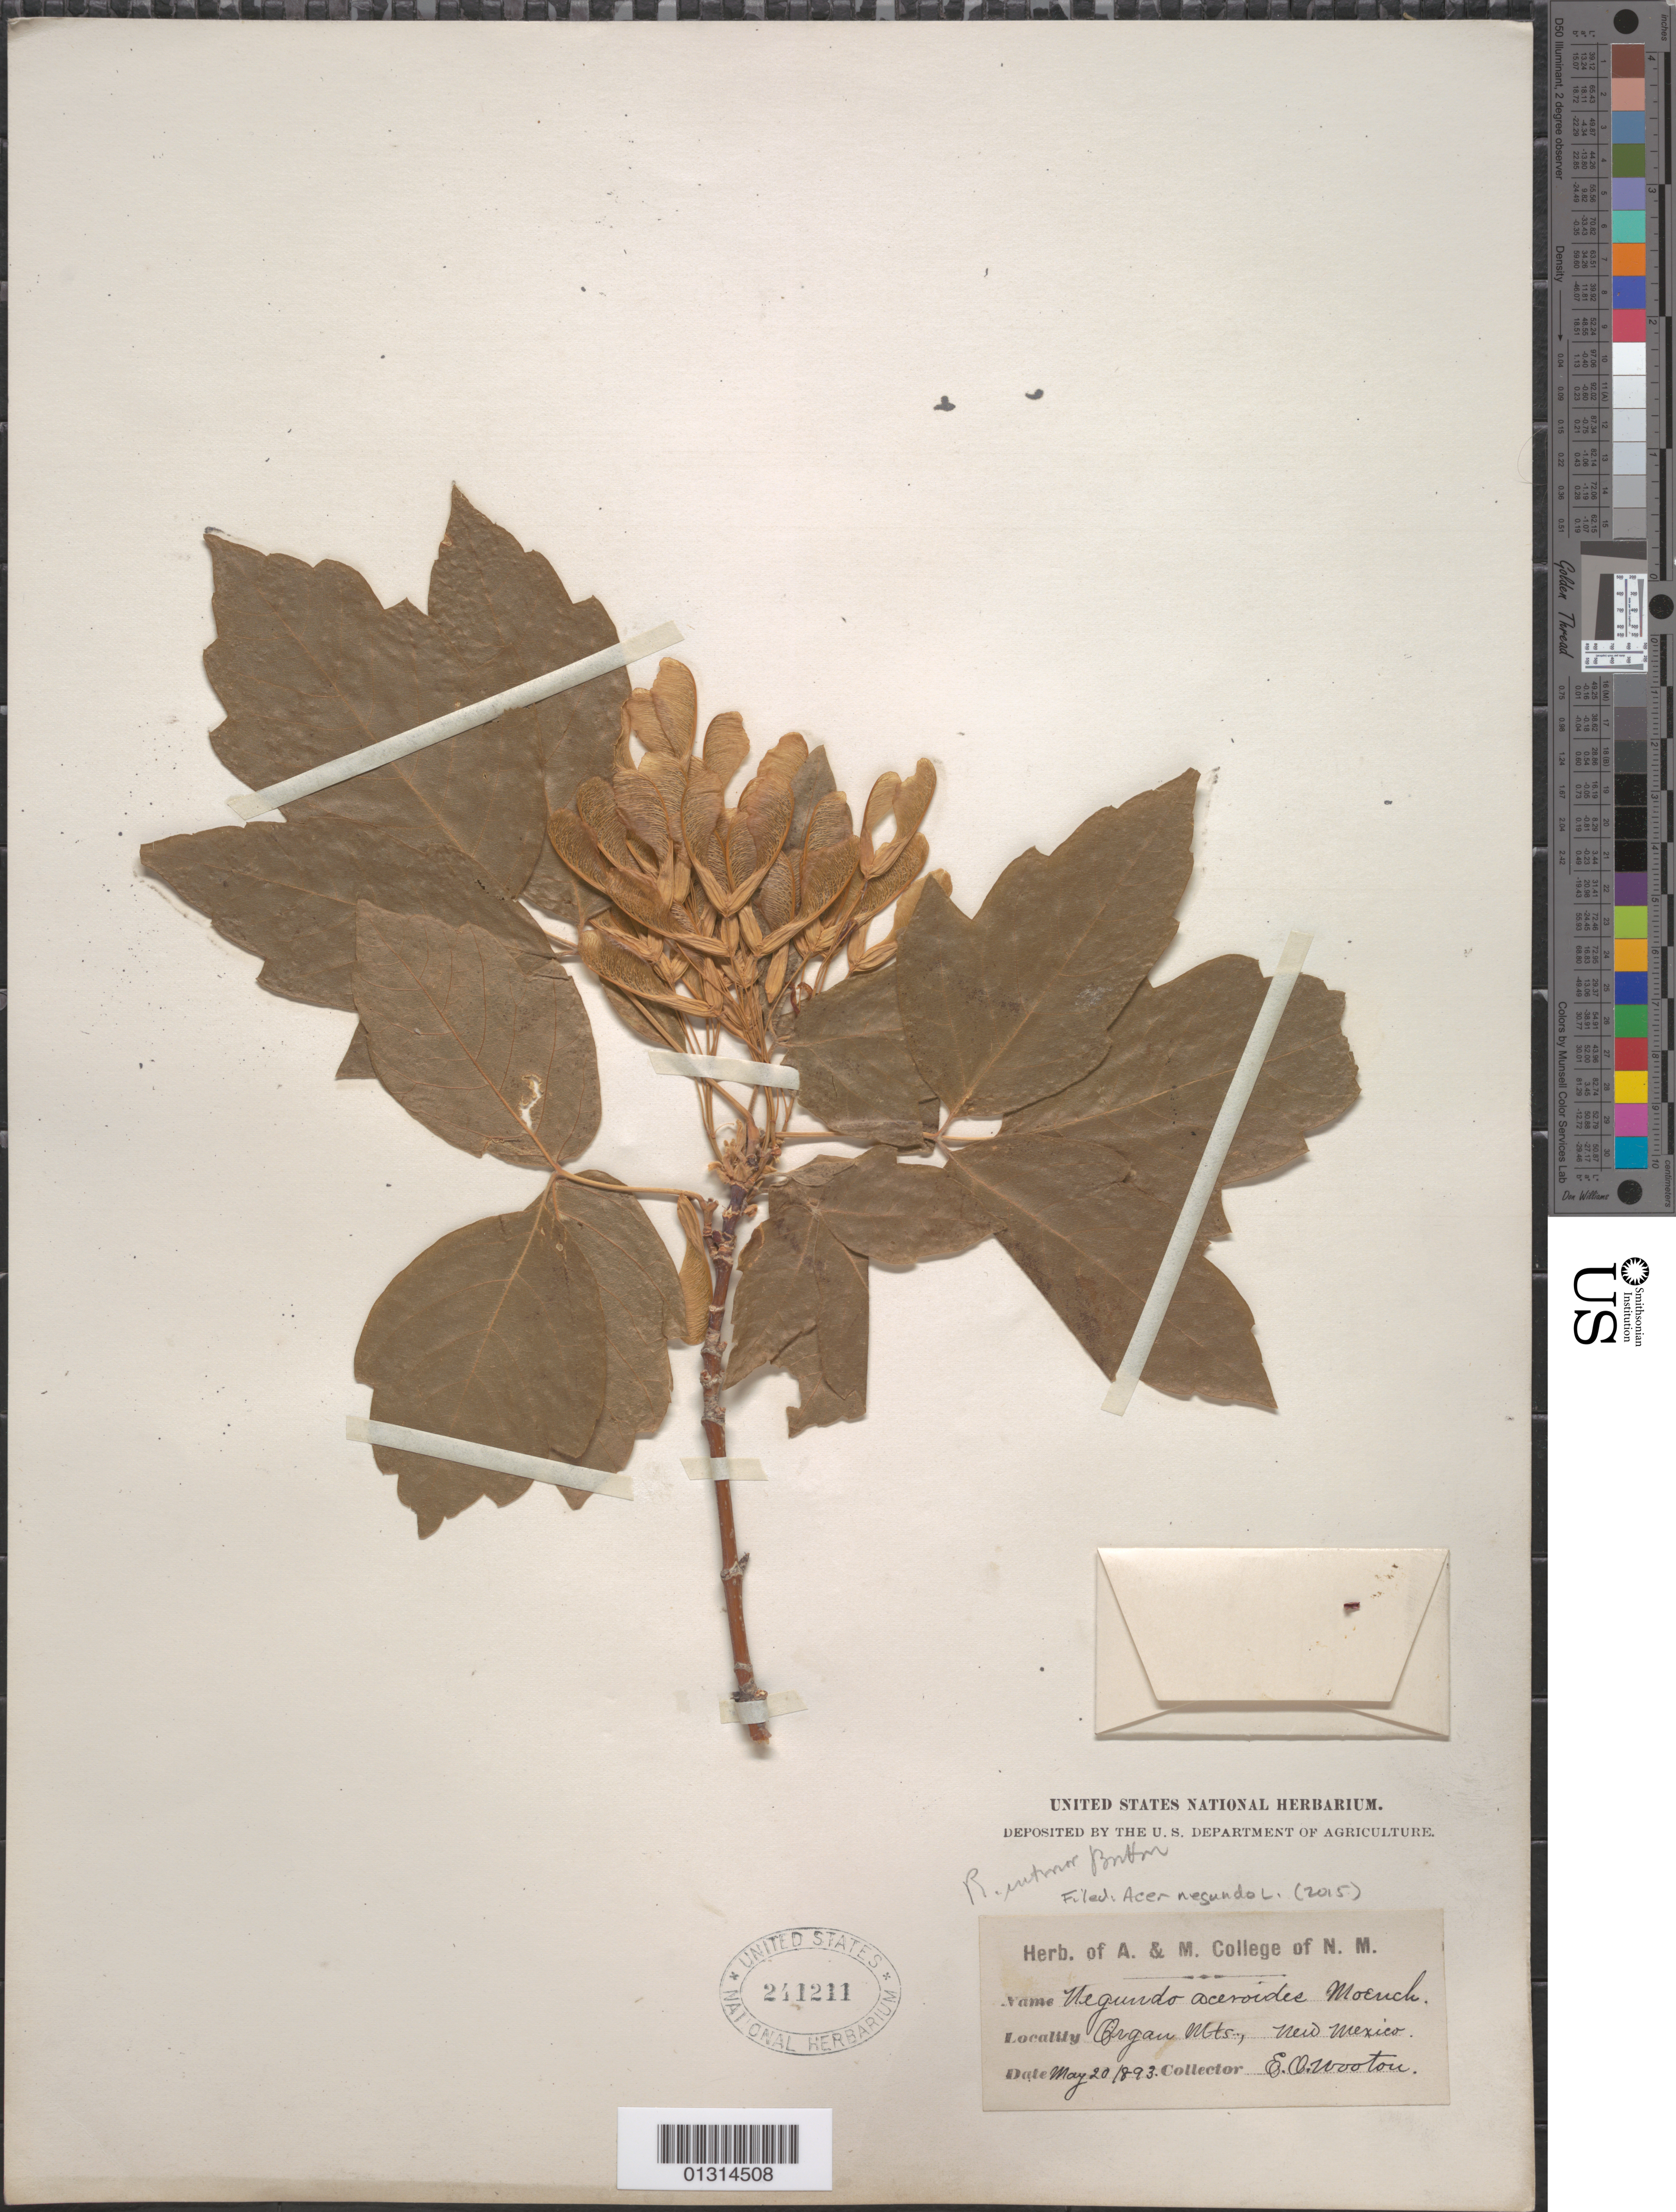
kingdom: Plantae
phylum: Tracheophyta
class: Magnoliopsida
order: Sapindales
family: Sapindaceae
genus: Acer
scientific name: Acer negundo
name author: L.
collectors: E. O. Wooton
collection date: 1893-05-20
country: United States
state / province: New Mexico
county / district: Dona Ana County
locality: Organ Mountains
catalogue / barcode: US 241211